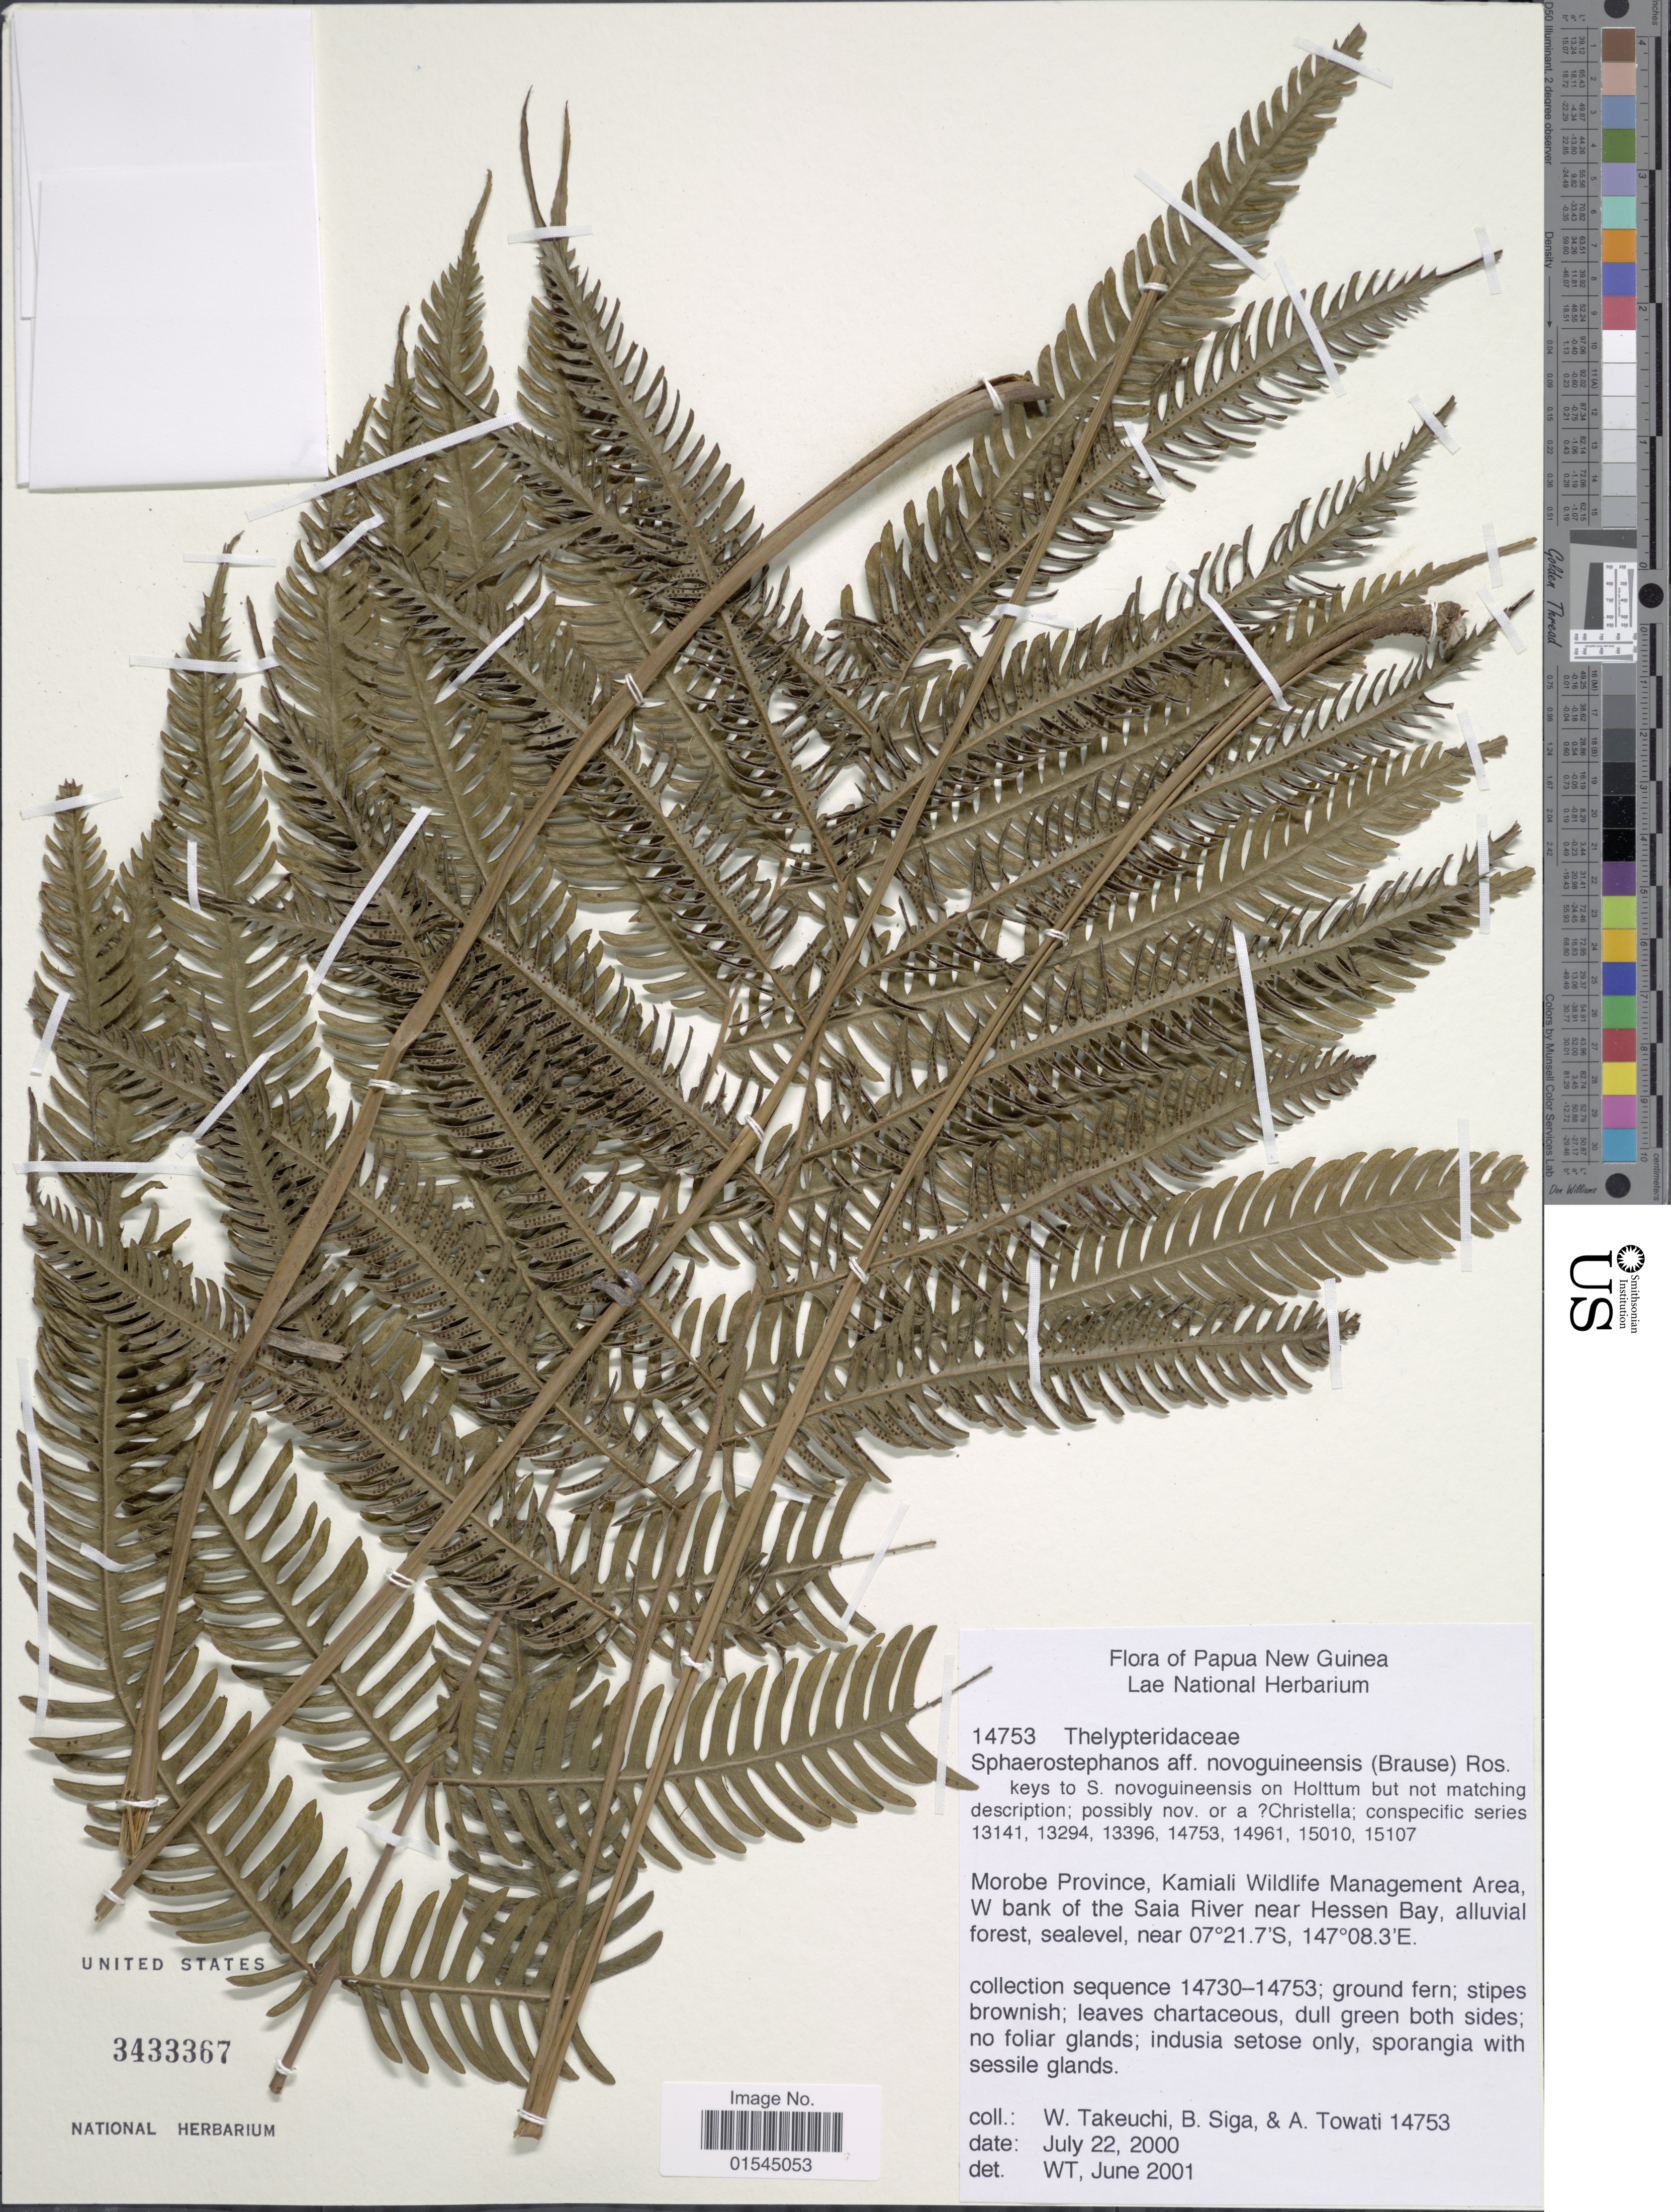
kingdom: Plantae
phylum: Tracheophyta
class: Polypodiopsida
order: Polypodiales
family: Thelypteridaceae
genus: Sphaerostephanos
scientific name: Sphaerostephanos novoguineensis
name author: (Brause) Holttum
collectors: W. Takeuchi, B. Siga & A. Towati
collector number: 14753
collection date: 2000-07-22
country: Papua New Guinea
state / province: Morobe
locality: Morobe Province, Kamiali Wildlife Management Area, W bank of the Saia River near Hessen Bay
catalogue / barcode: US 3433367